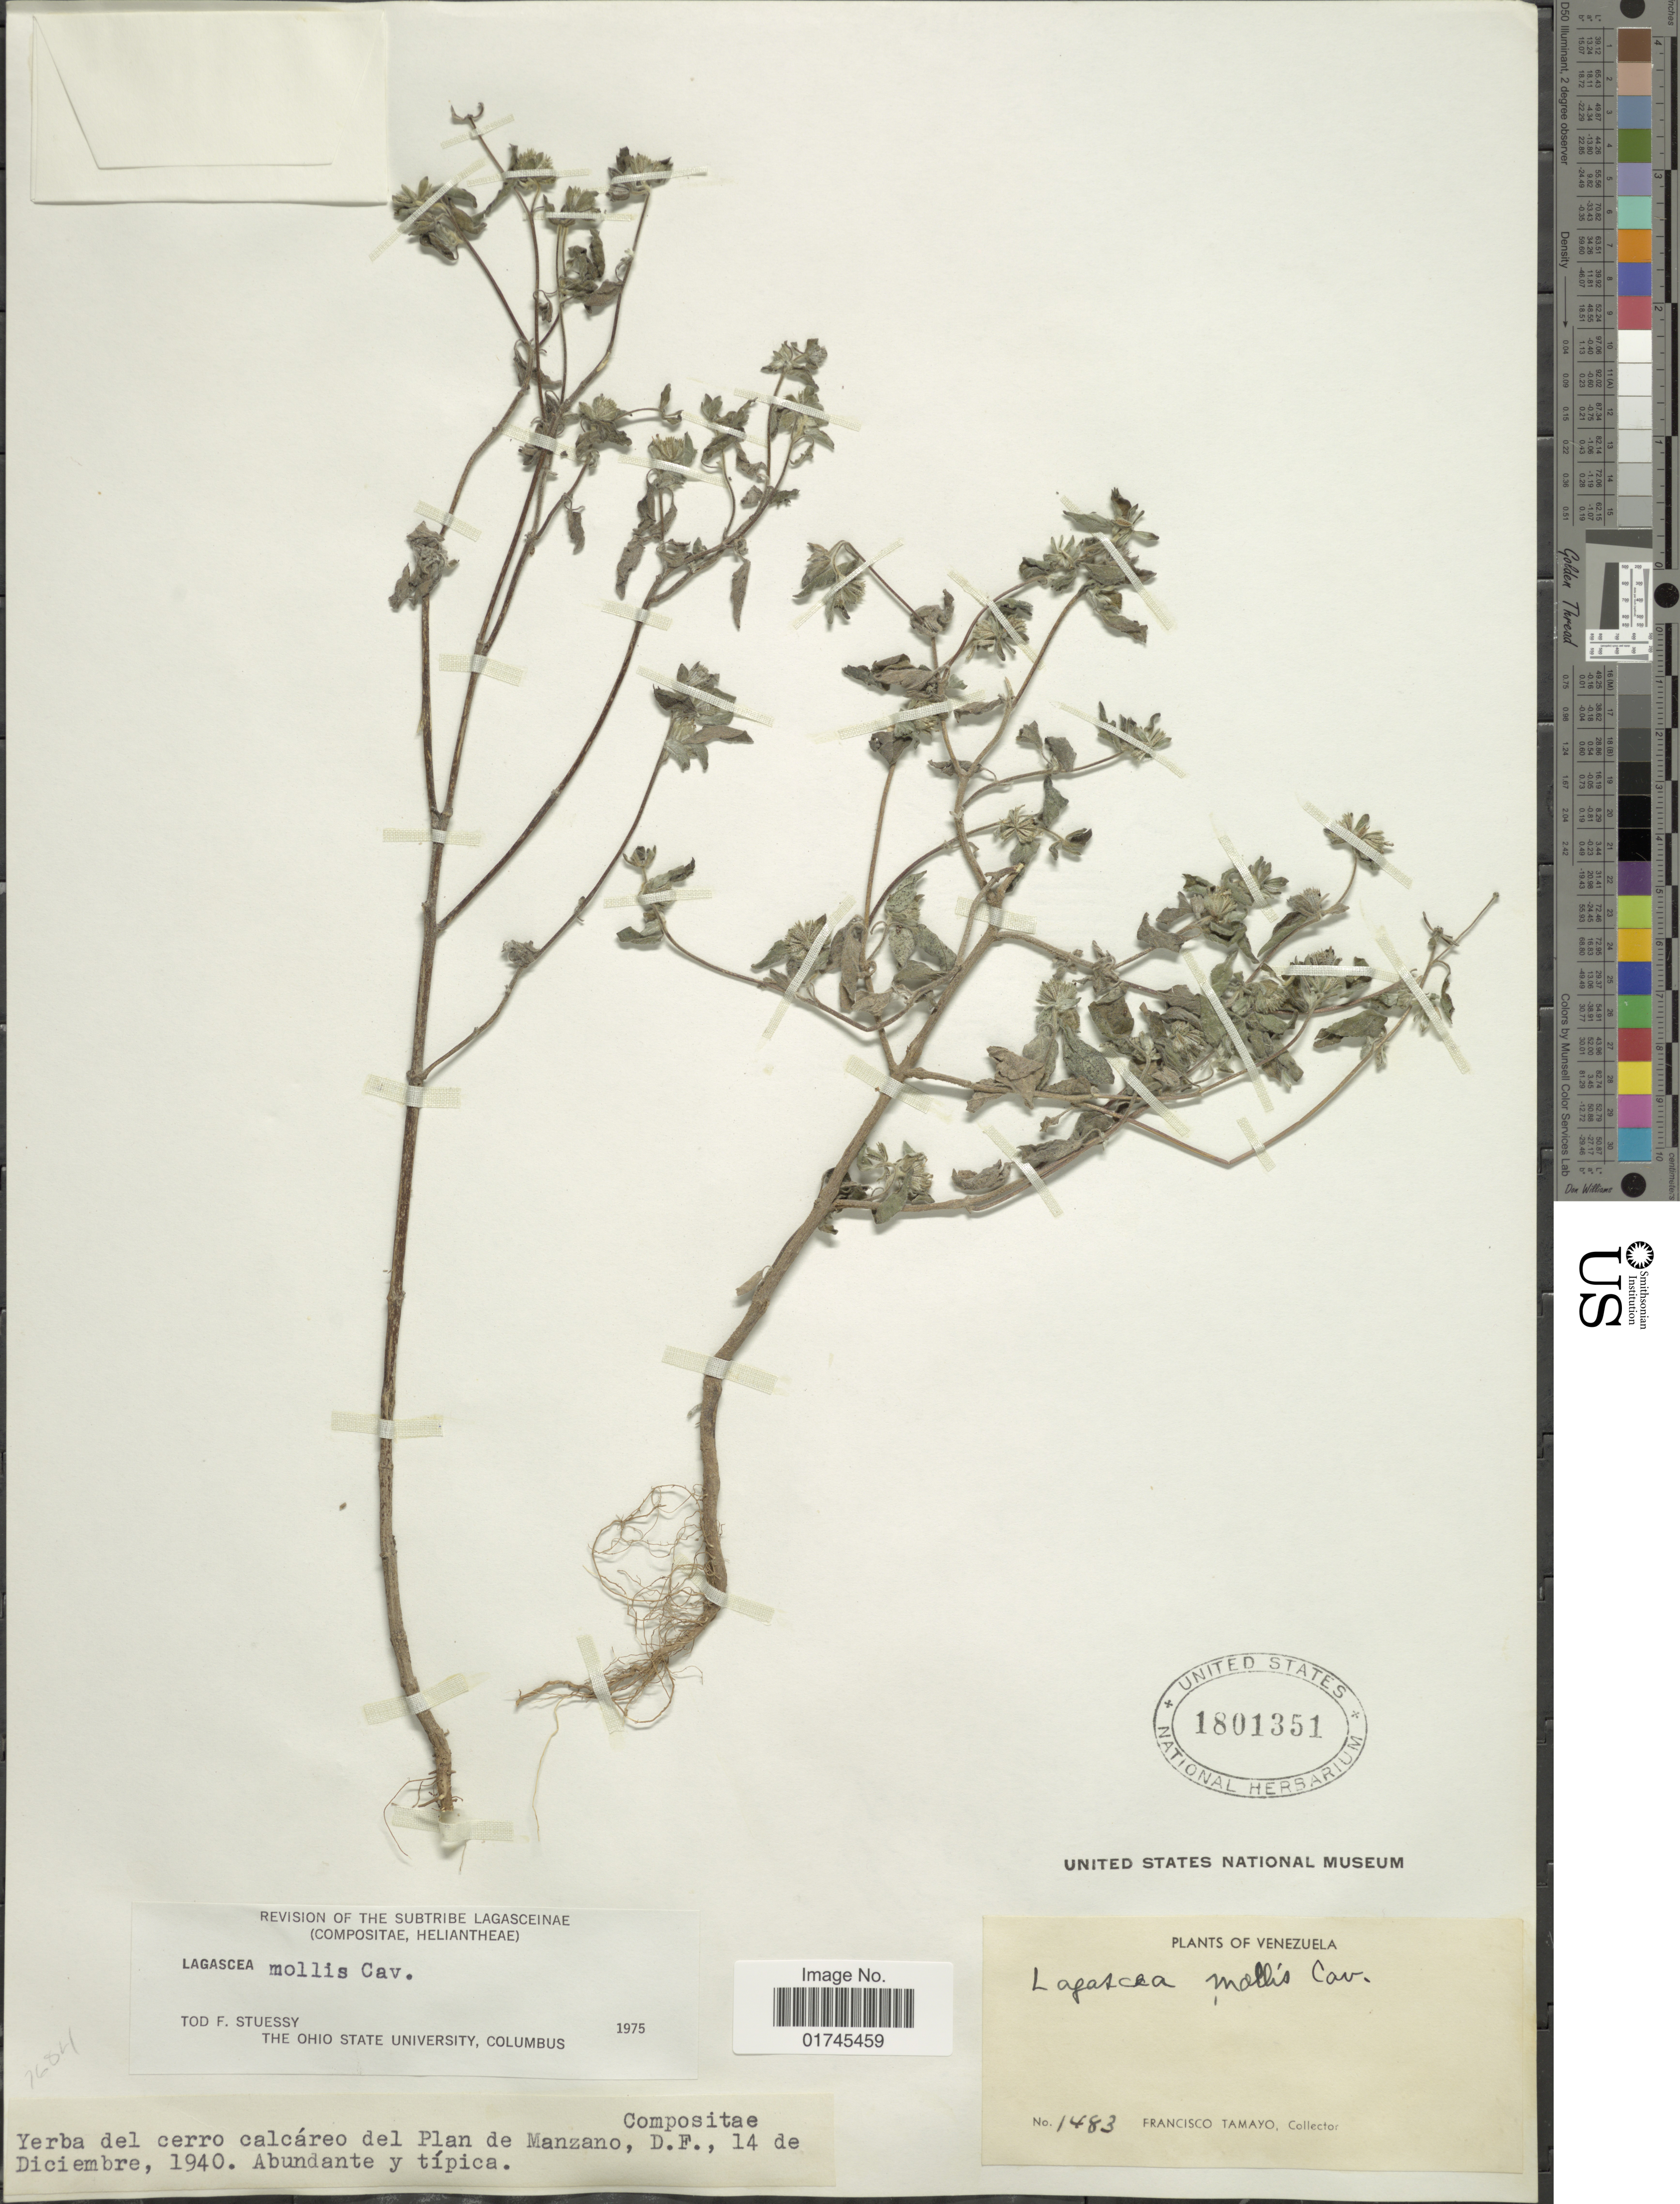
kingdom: Plantae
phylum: Tracheophyta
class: Magnoliopsida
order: Asterales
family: Asteraceae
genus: Lagascea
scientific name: Lagascea mollis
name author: Cav.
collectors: F. Tamayo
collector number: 1483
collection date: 1940-12-14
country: Venezuela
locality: Yerba del cerro calcáreo del Plan de Manzano, D.F.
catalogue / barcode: US 1801351